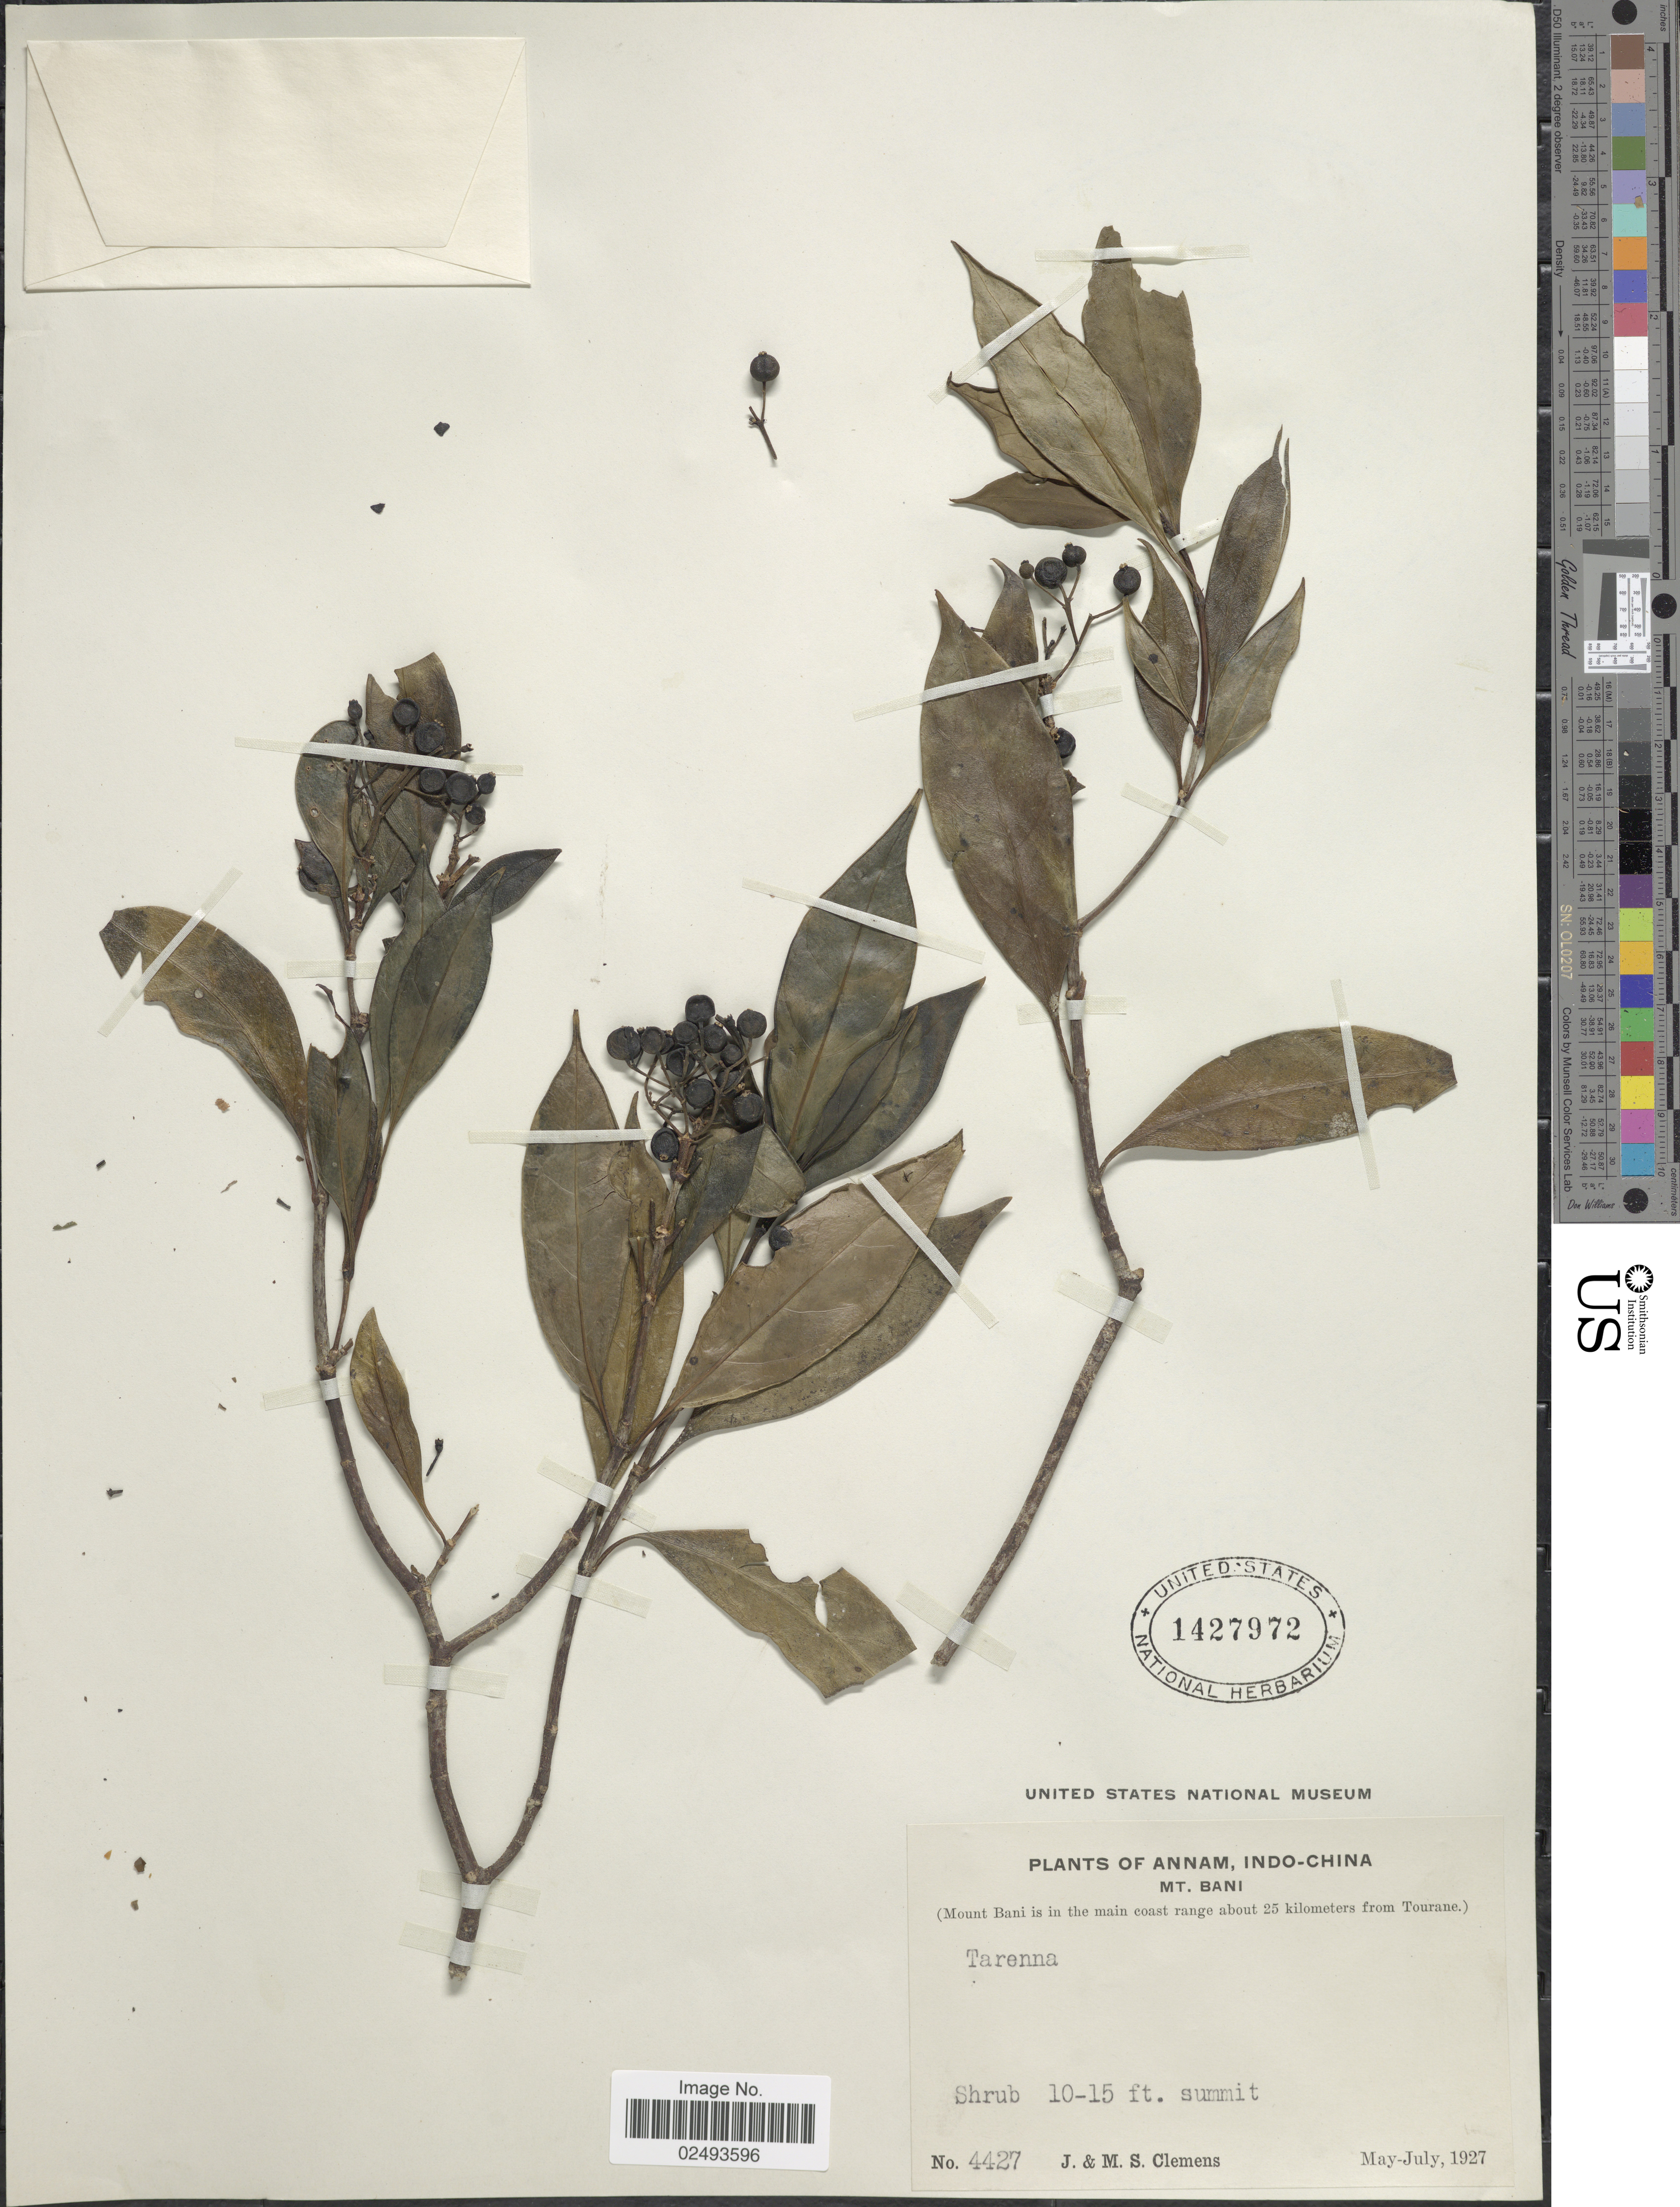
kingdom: Plantae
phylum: Tracheophyta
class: Magnoliopsida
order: Gentianales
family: Rubiaceae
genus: Tarenna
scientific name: Tarenna sp.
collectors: J. Clemens & M. S. Clemens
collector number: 4427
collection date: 1927-05/1927-07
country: Vietnam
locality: Annam, Indo-China, Mt. Bani, summit (Mount Bani is in the main coast range about 25 kilometers from Tourane)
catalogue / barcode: US 1427972